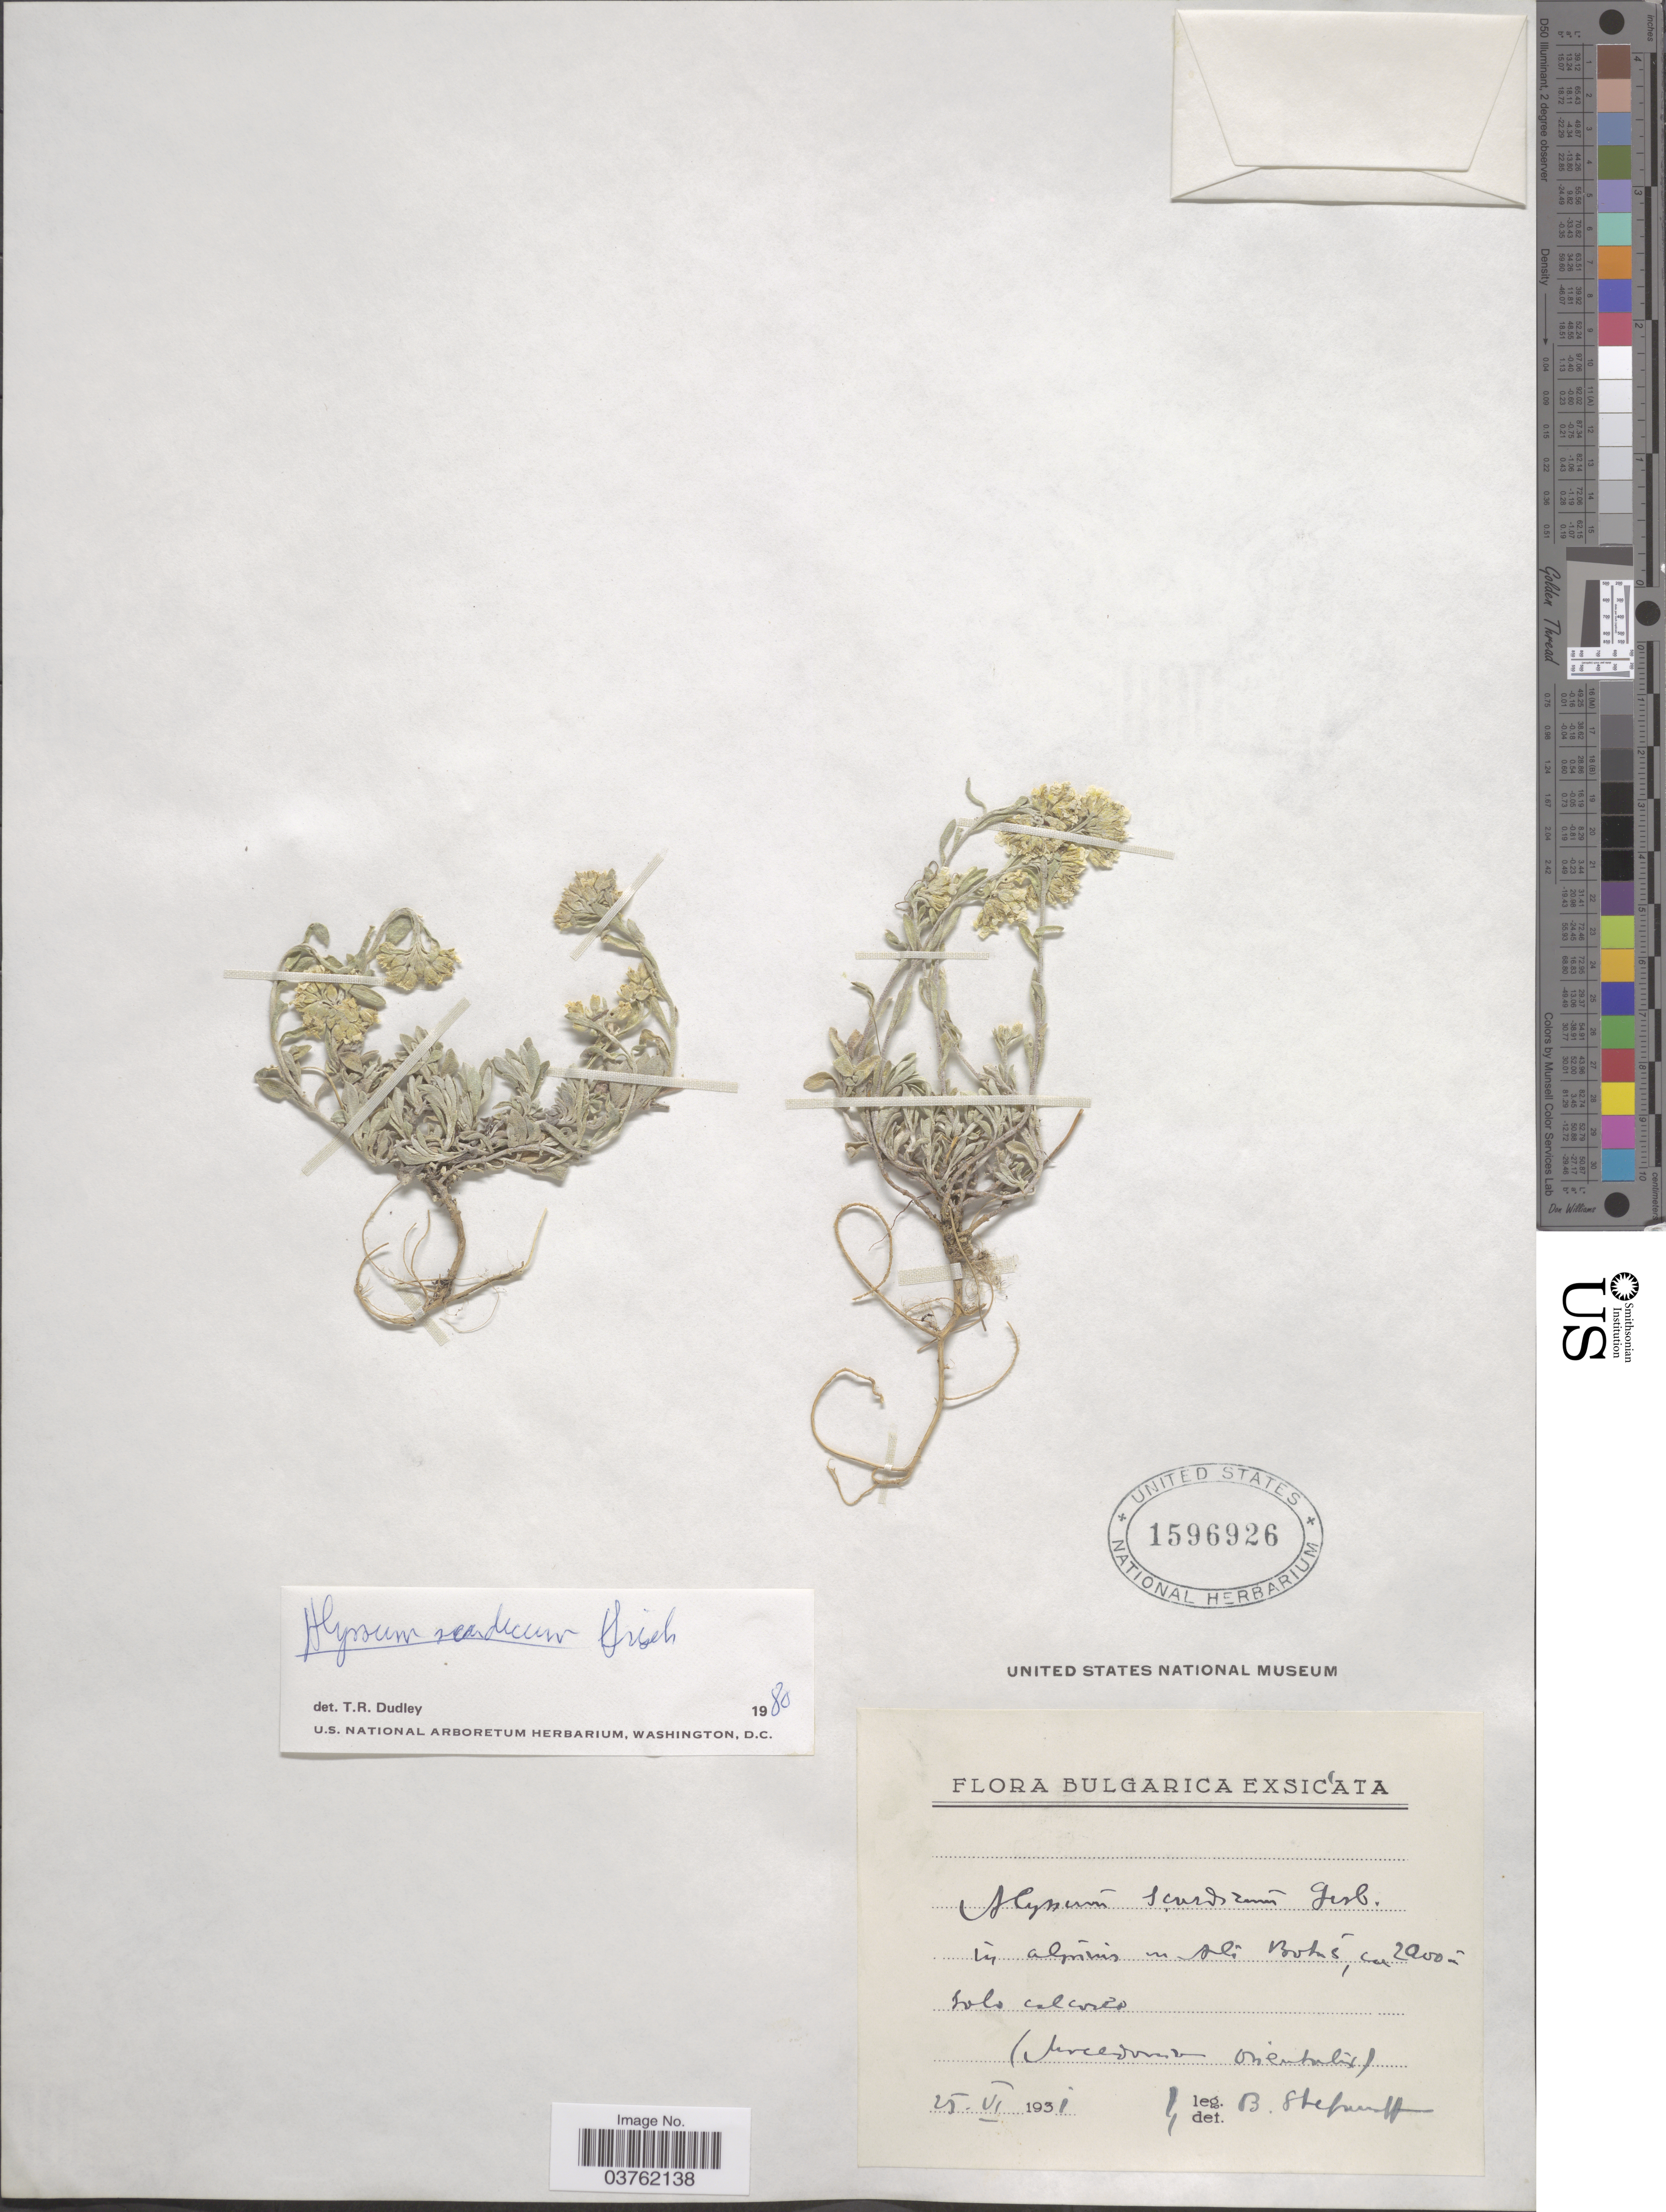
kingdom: Plantae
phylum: Tracheophyta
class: Magnoliopsida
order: Brassicales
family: Brassicaceae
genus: Alyssum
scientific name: Alyssum scardicum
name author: Wettst.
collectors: B. Stefanoff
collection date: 1931-06-25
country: Bulgaria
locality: In alpinis m Ali Botús (Macedonien Orientalis). [interpreted]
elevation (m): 2000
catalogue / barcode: US 1596926